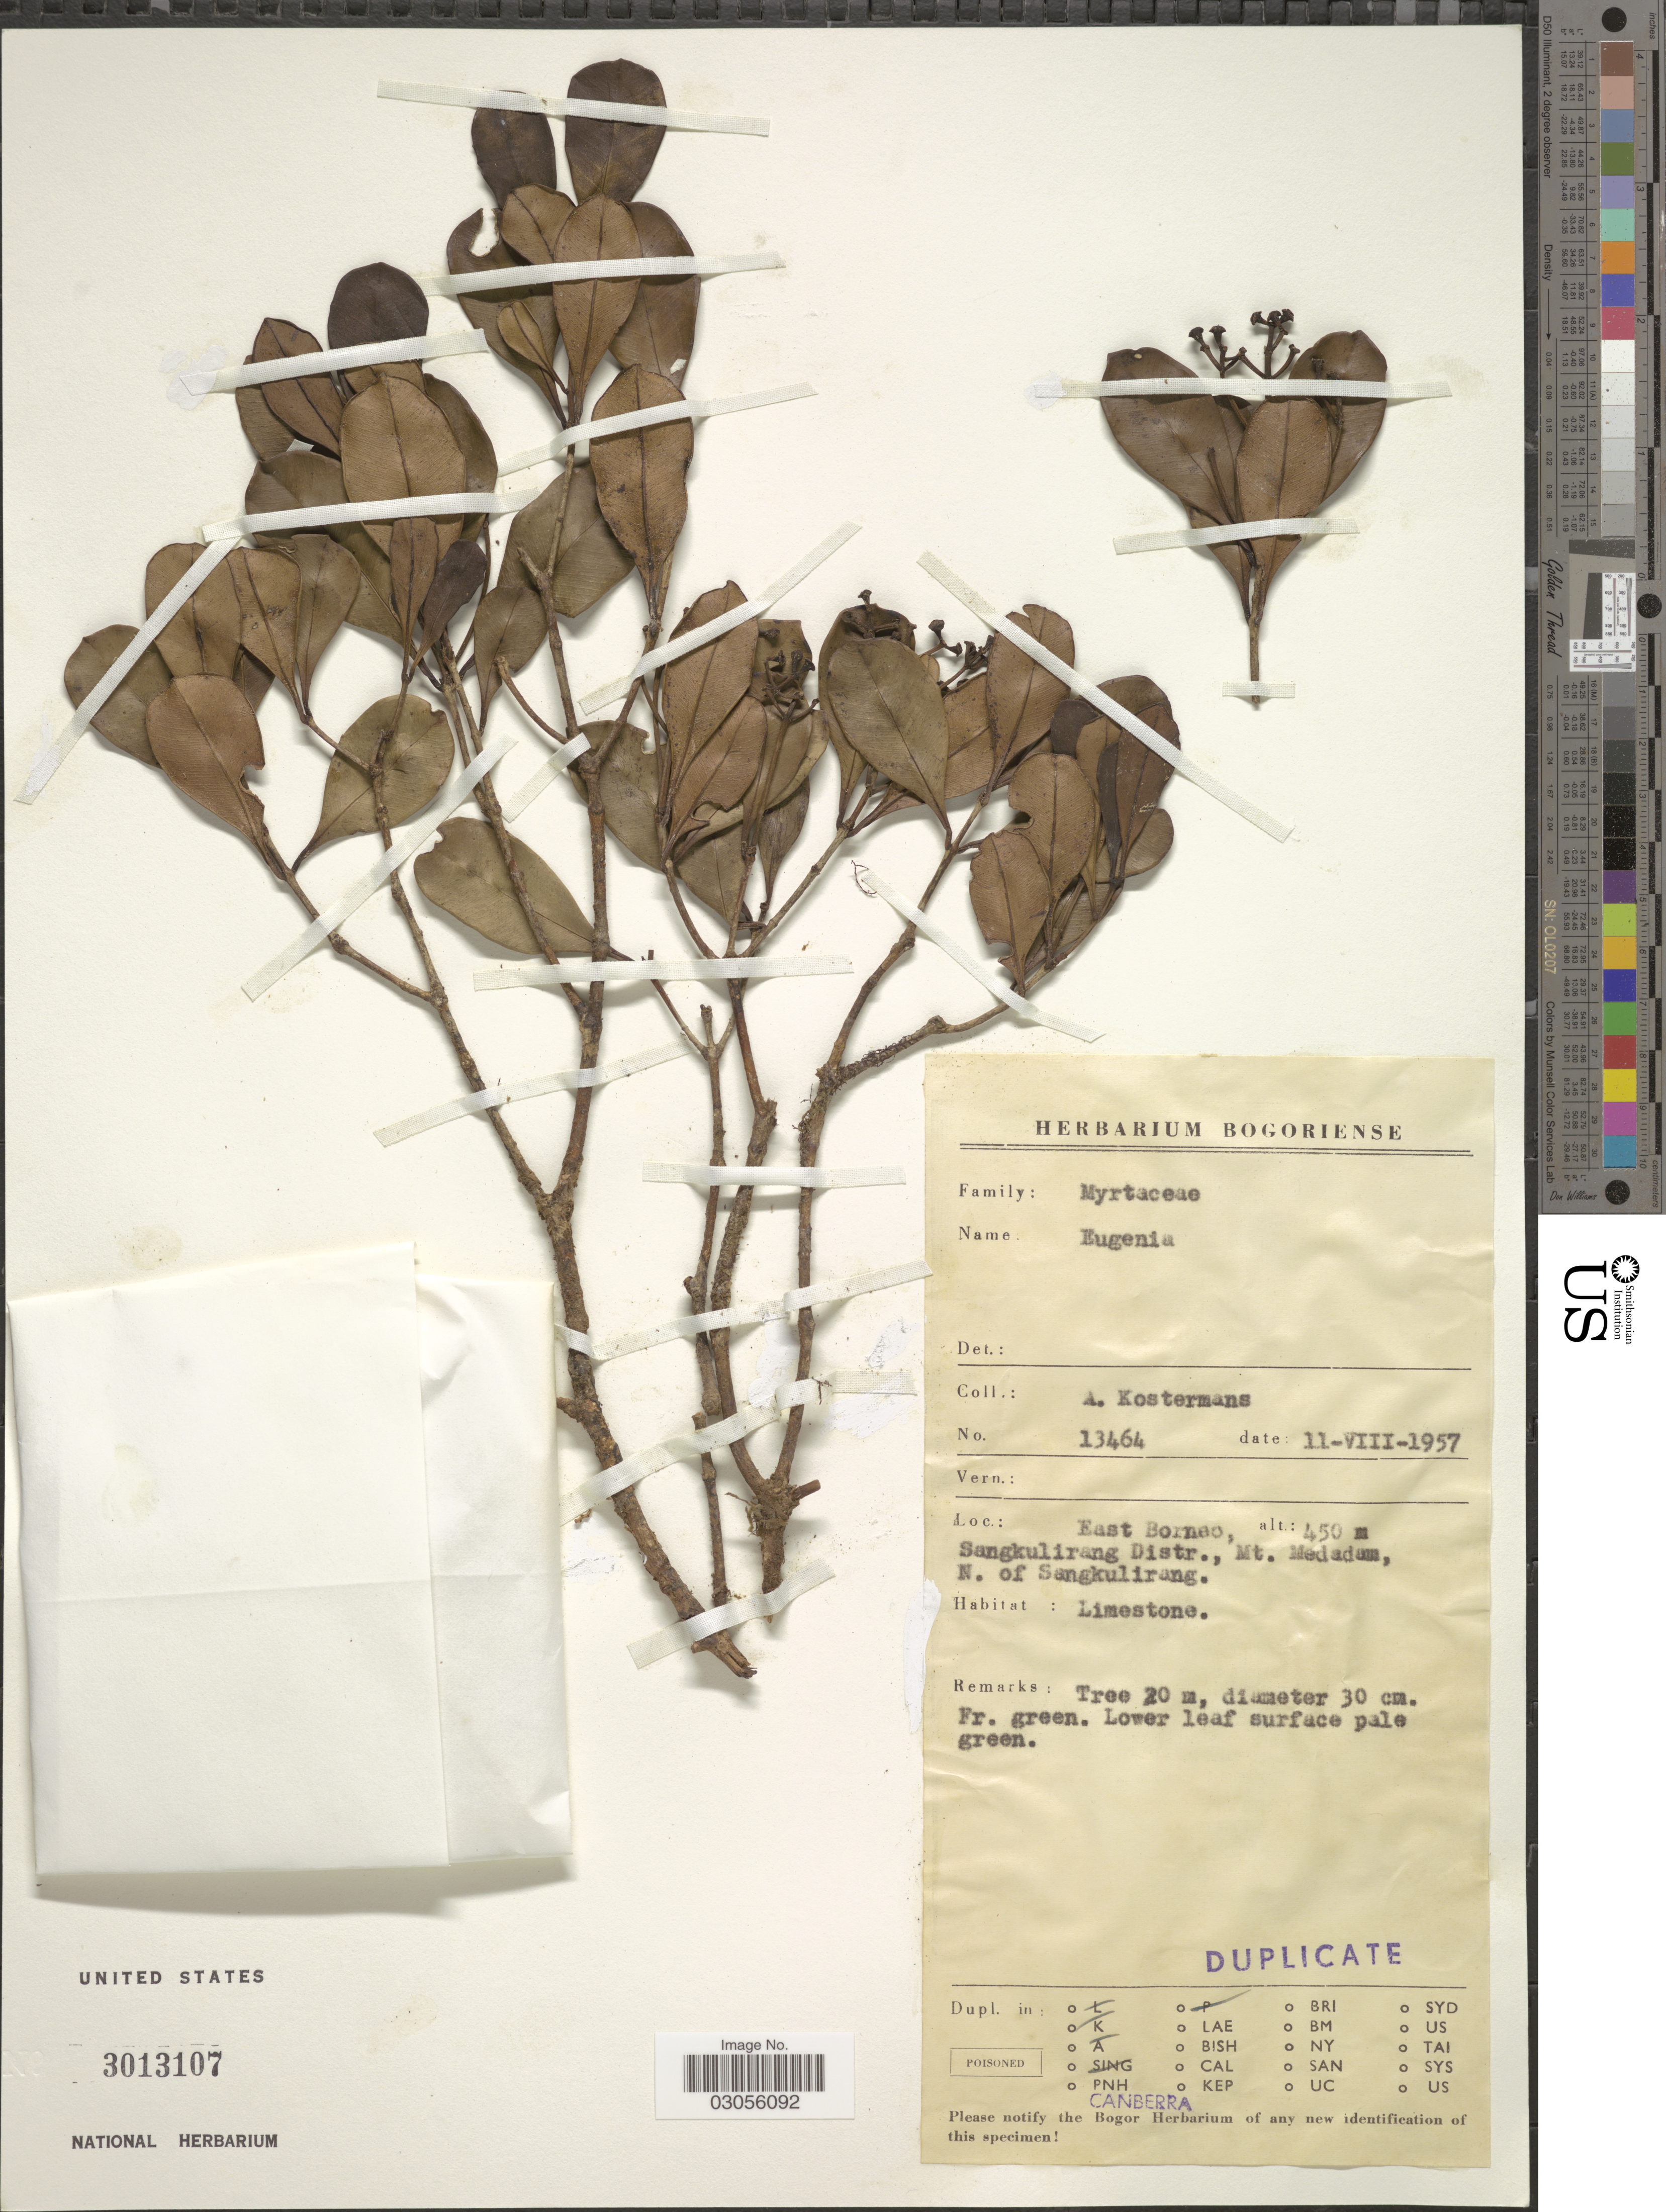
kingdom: Plantae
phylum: Tracheophyta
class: Magnoliopsida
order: Myrtales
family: Myrtaceae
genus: Syzygium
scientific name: Syzygium sp.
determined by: Strong, M. T., (US), Smithsonian Institution - National Museum of Natural History (UNITED STATES)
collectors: A. J. G. Kostermans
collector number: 13464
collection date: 1957-08-11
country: Indonesia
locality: East Borneo, Sangkulirang Distr., Mt. Medadam, N. of Sangkulirang.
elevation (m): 450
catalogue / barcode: US 3013107